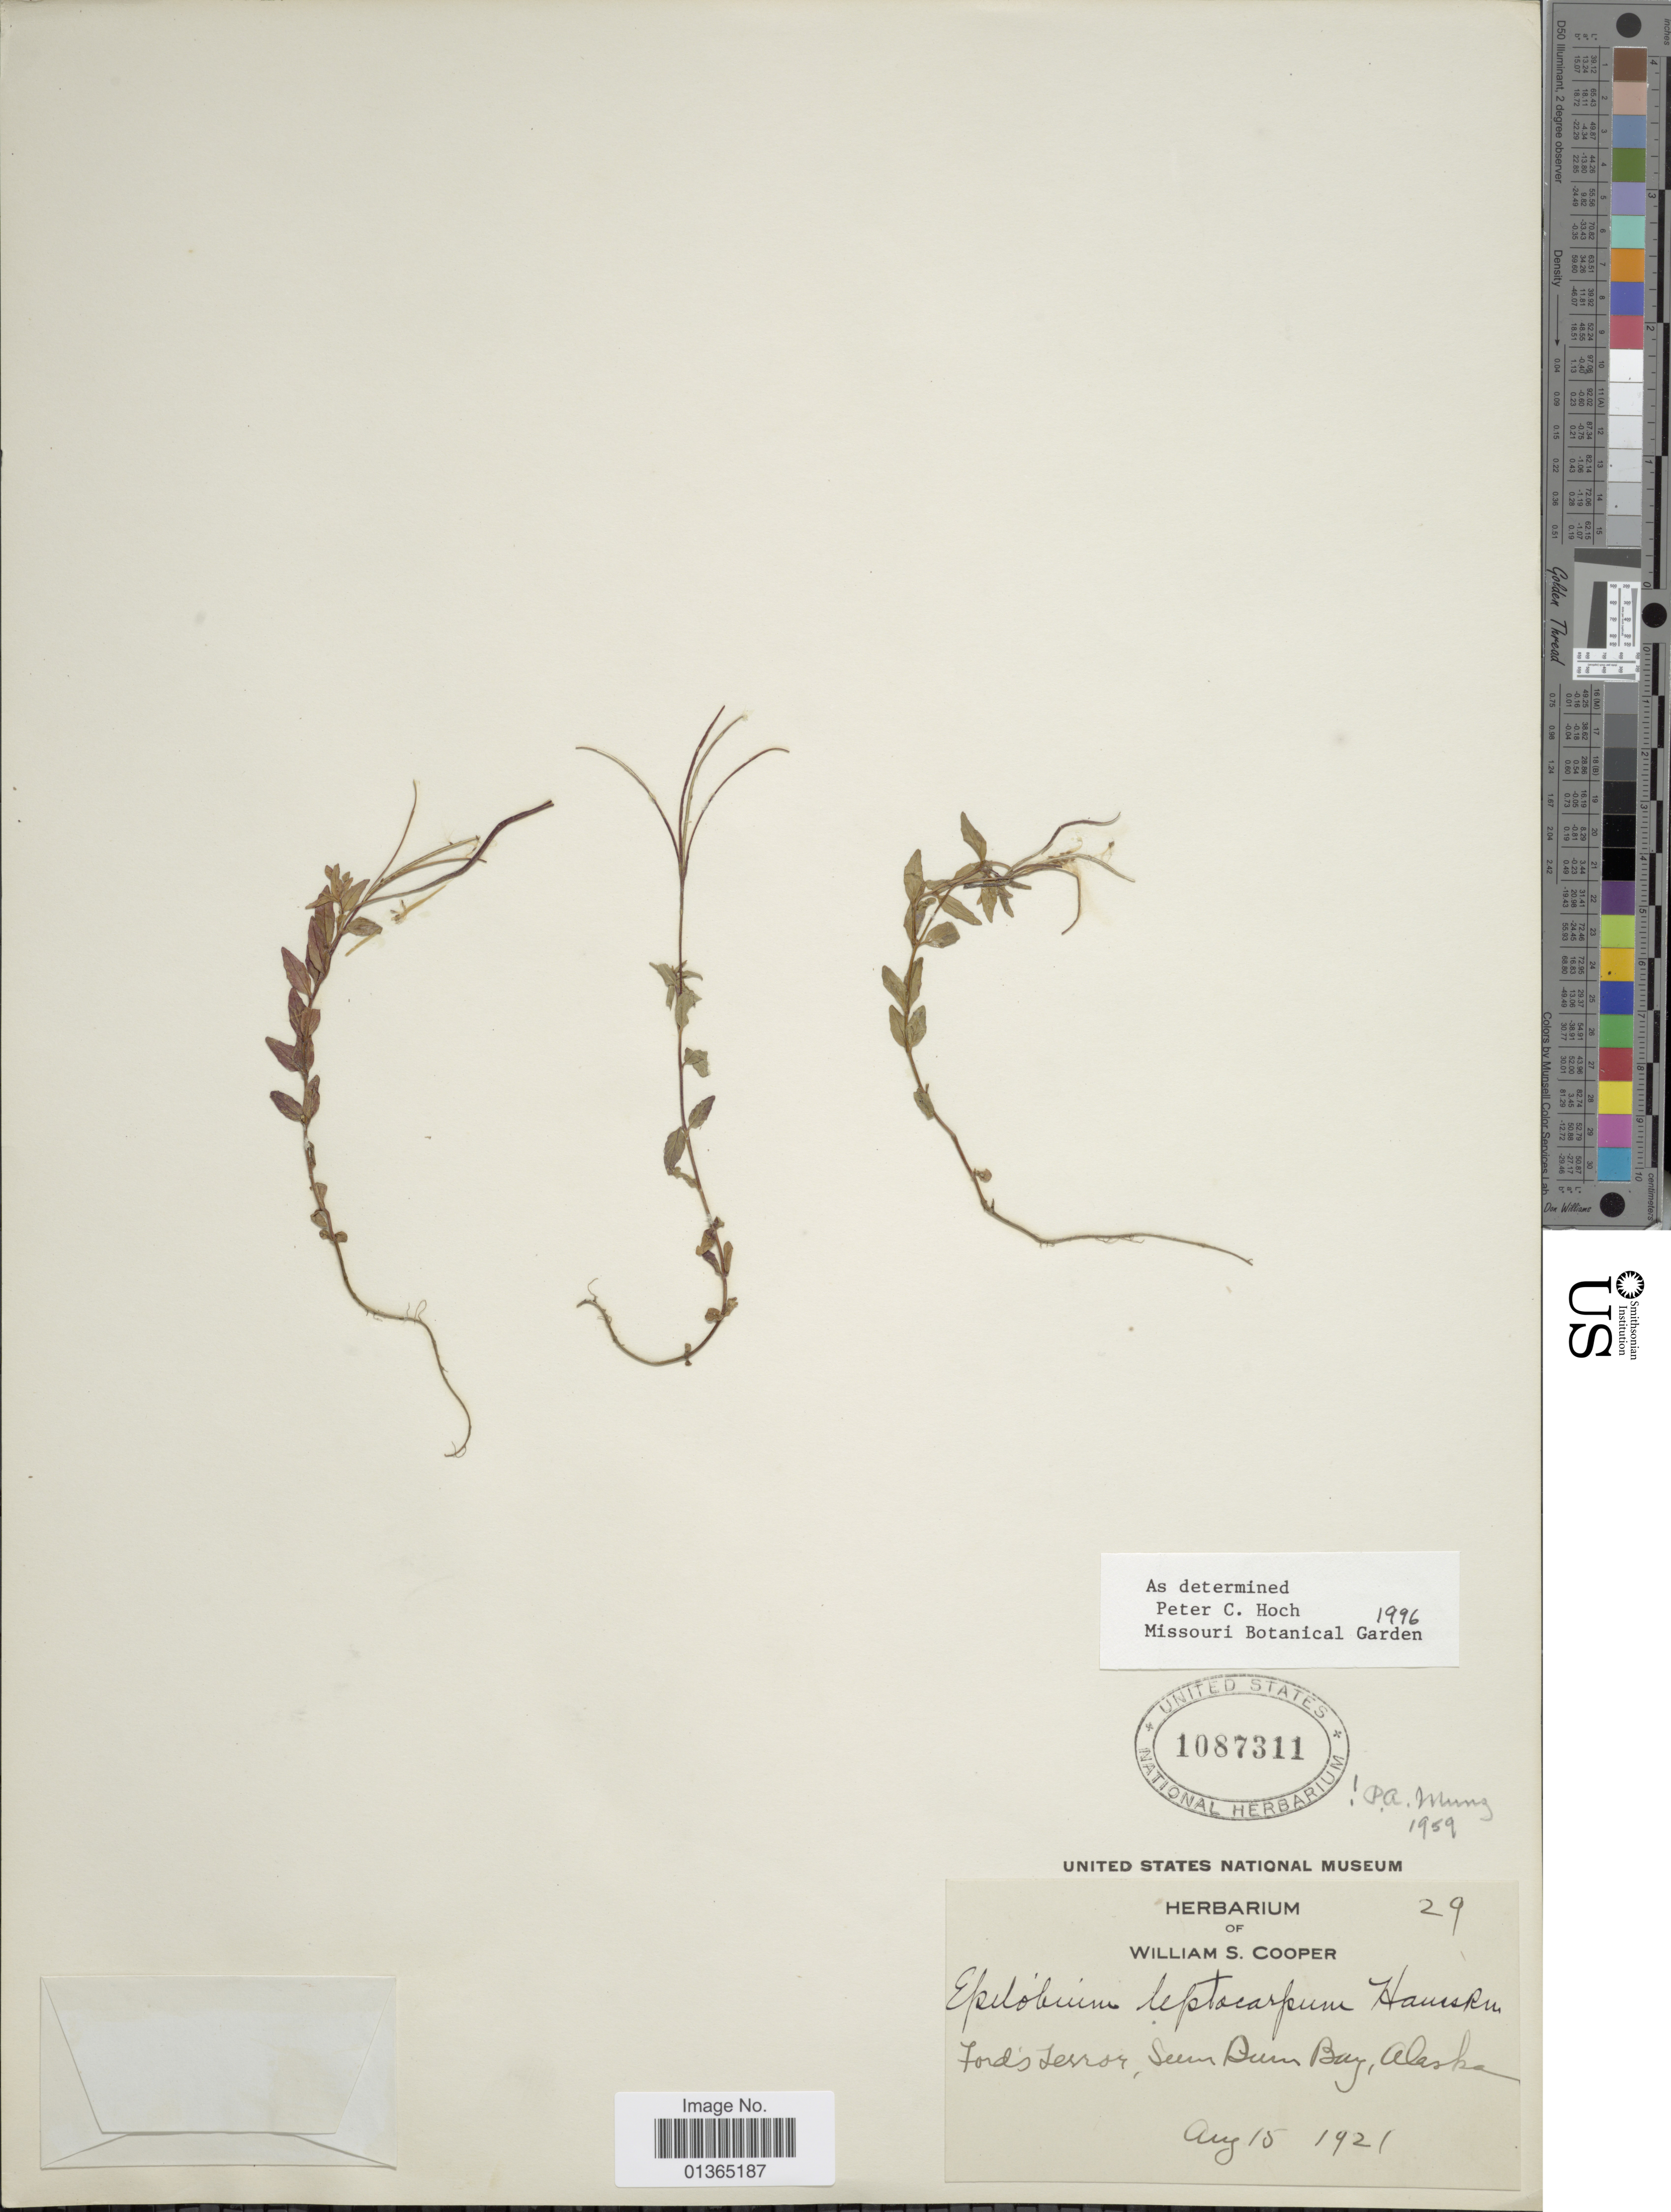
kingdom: Plantae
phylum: Tracheophyta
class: Magnoliopsida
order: Myrtales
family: Onagraceae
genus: Epilobium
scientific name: Epilobium leptocarpum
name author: Hausskn.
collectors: W. Cooper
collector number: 29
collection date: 1921-08-15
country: United States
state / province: Alaska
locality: Ford's Terror, Sum Dum Bay.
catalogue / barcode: US 1087311